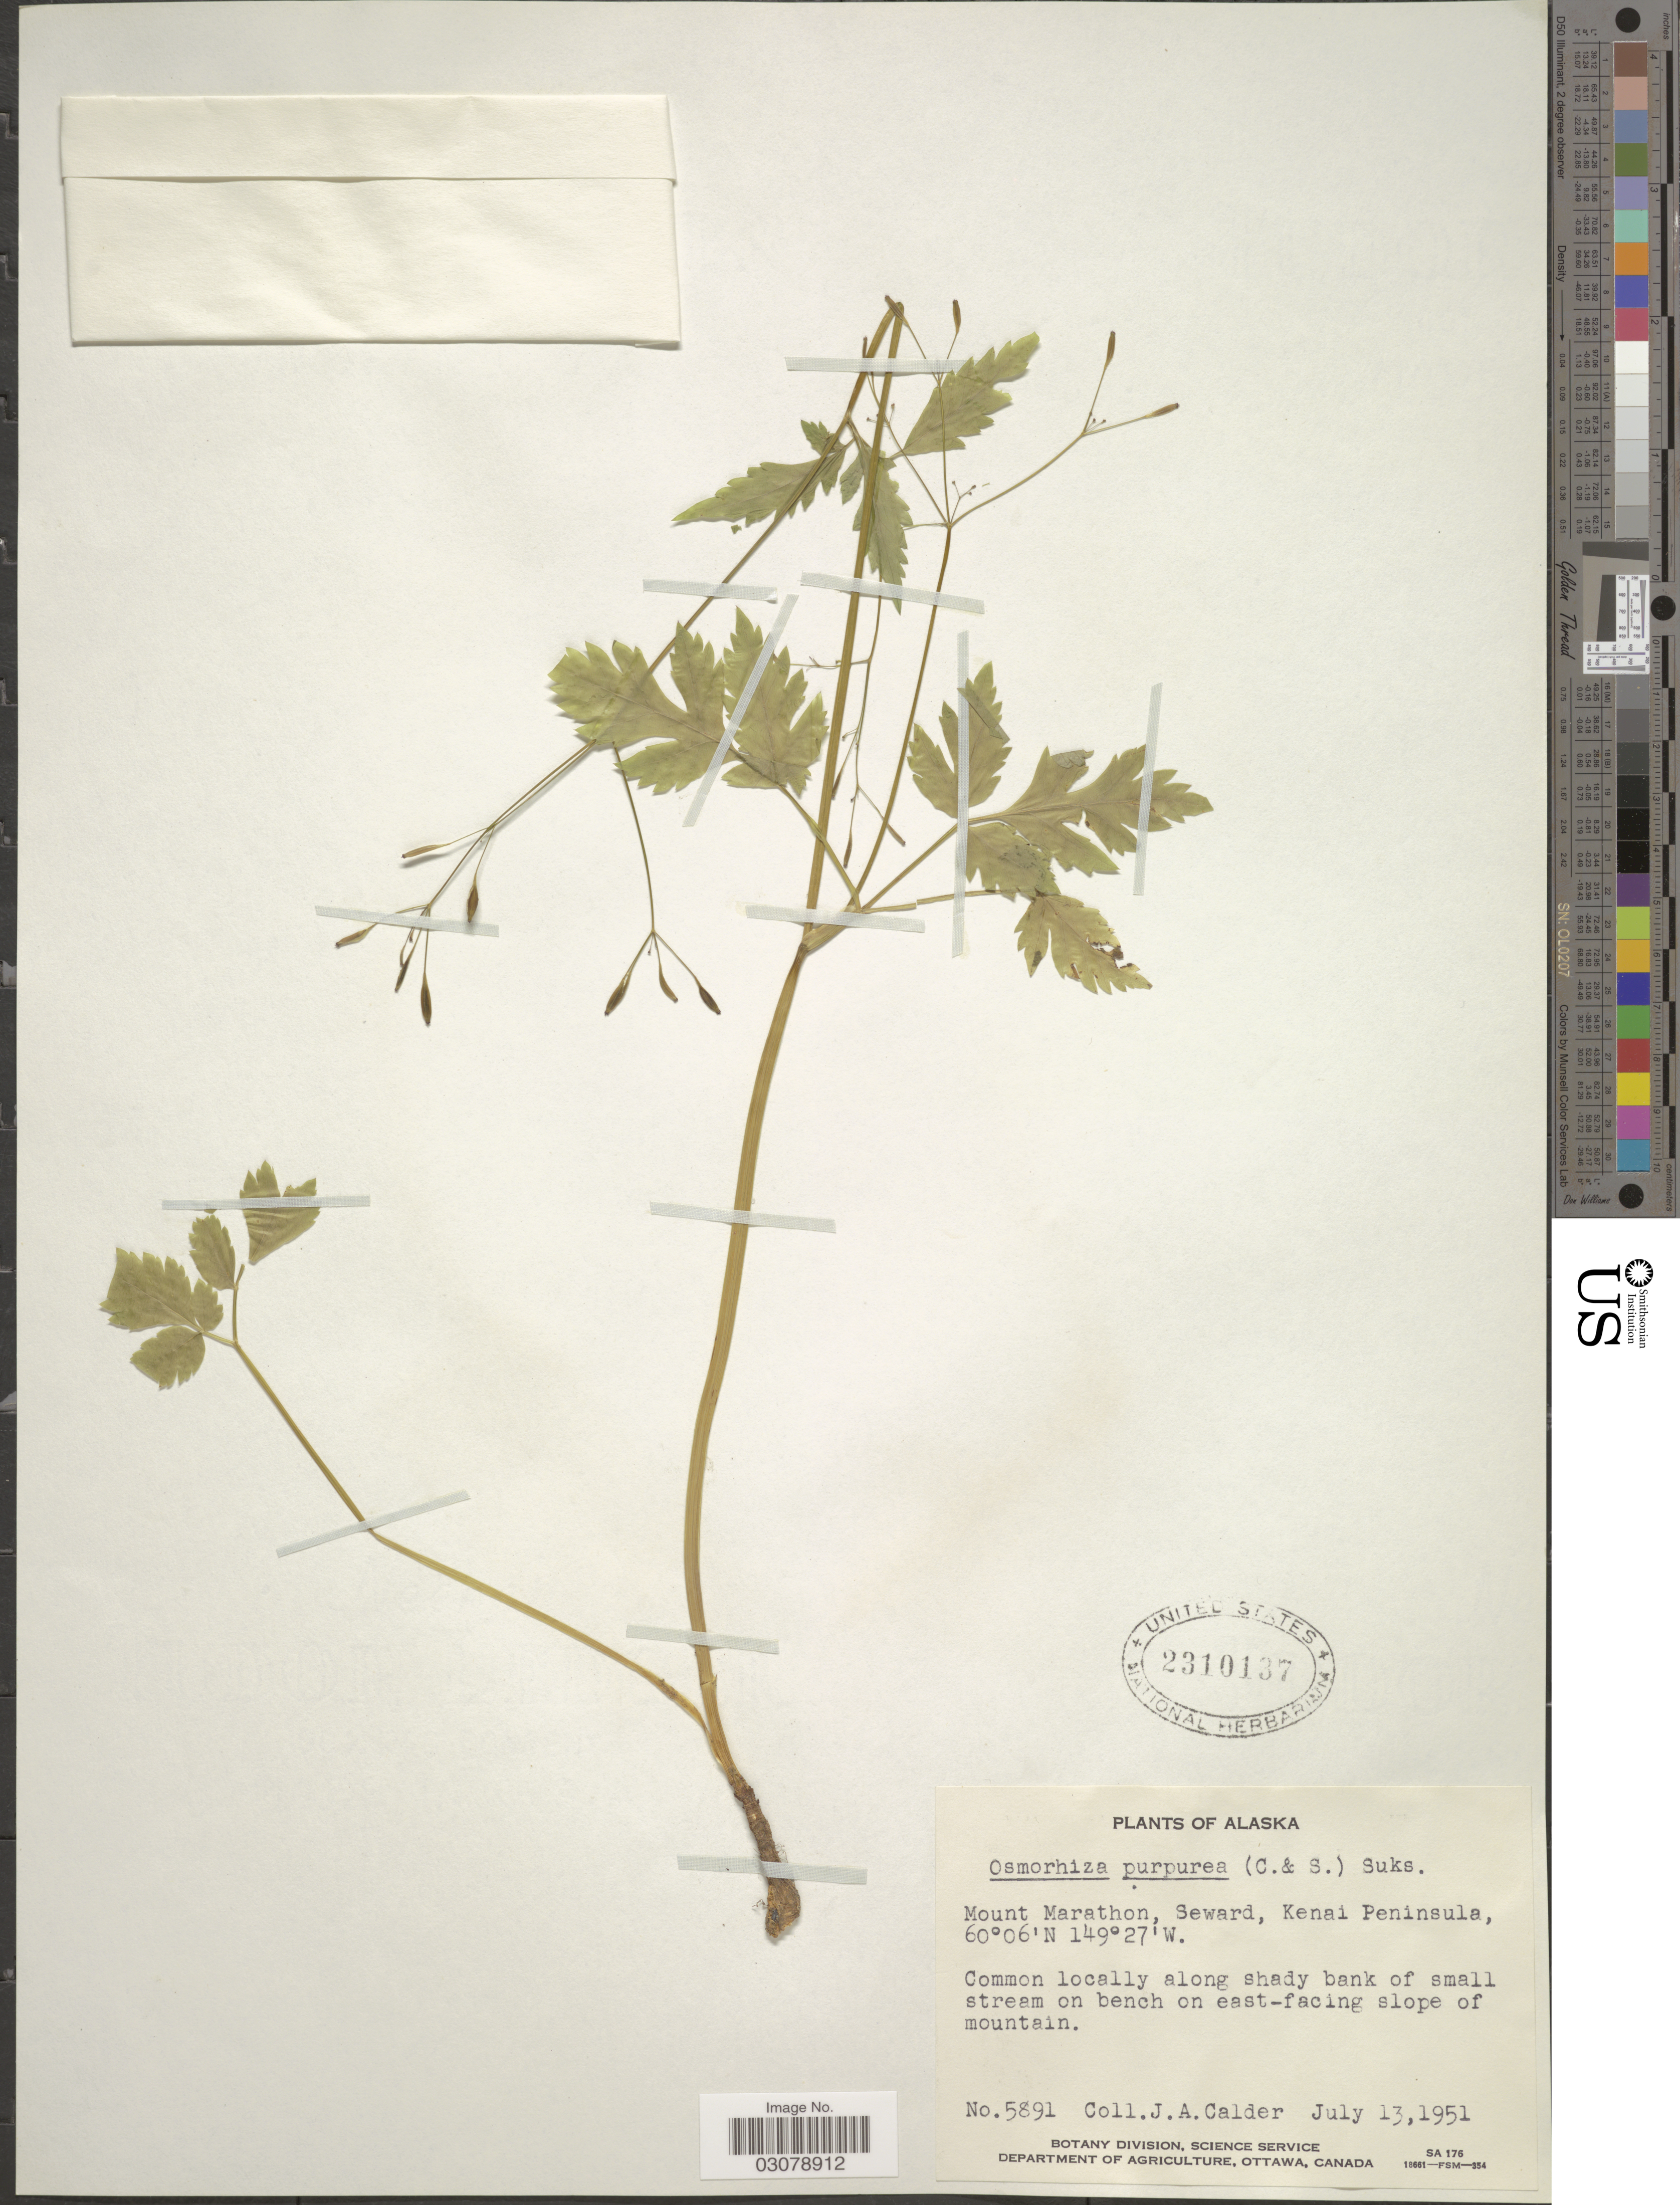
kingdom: Plantae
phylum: Tracheophyta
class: Magnoliopsida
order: Apiales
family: Apiaceae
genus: Osmorhiza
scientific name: Osmorhiza purpurea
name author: (J.M. Coult. & Rose) Suksd.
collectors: J. A. Calder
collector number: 5891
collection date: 1951-07-13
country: United States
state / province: Alaska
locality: Mount Marathon, Seward, Kenai Peninsula, Common locally along shady bank of small stream on bench on east-facing slope of mountain.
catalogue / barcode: US 2310137